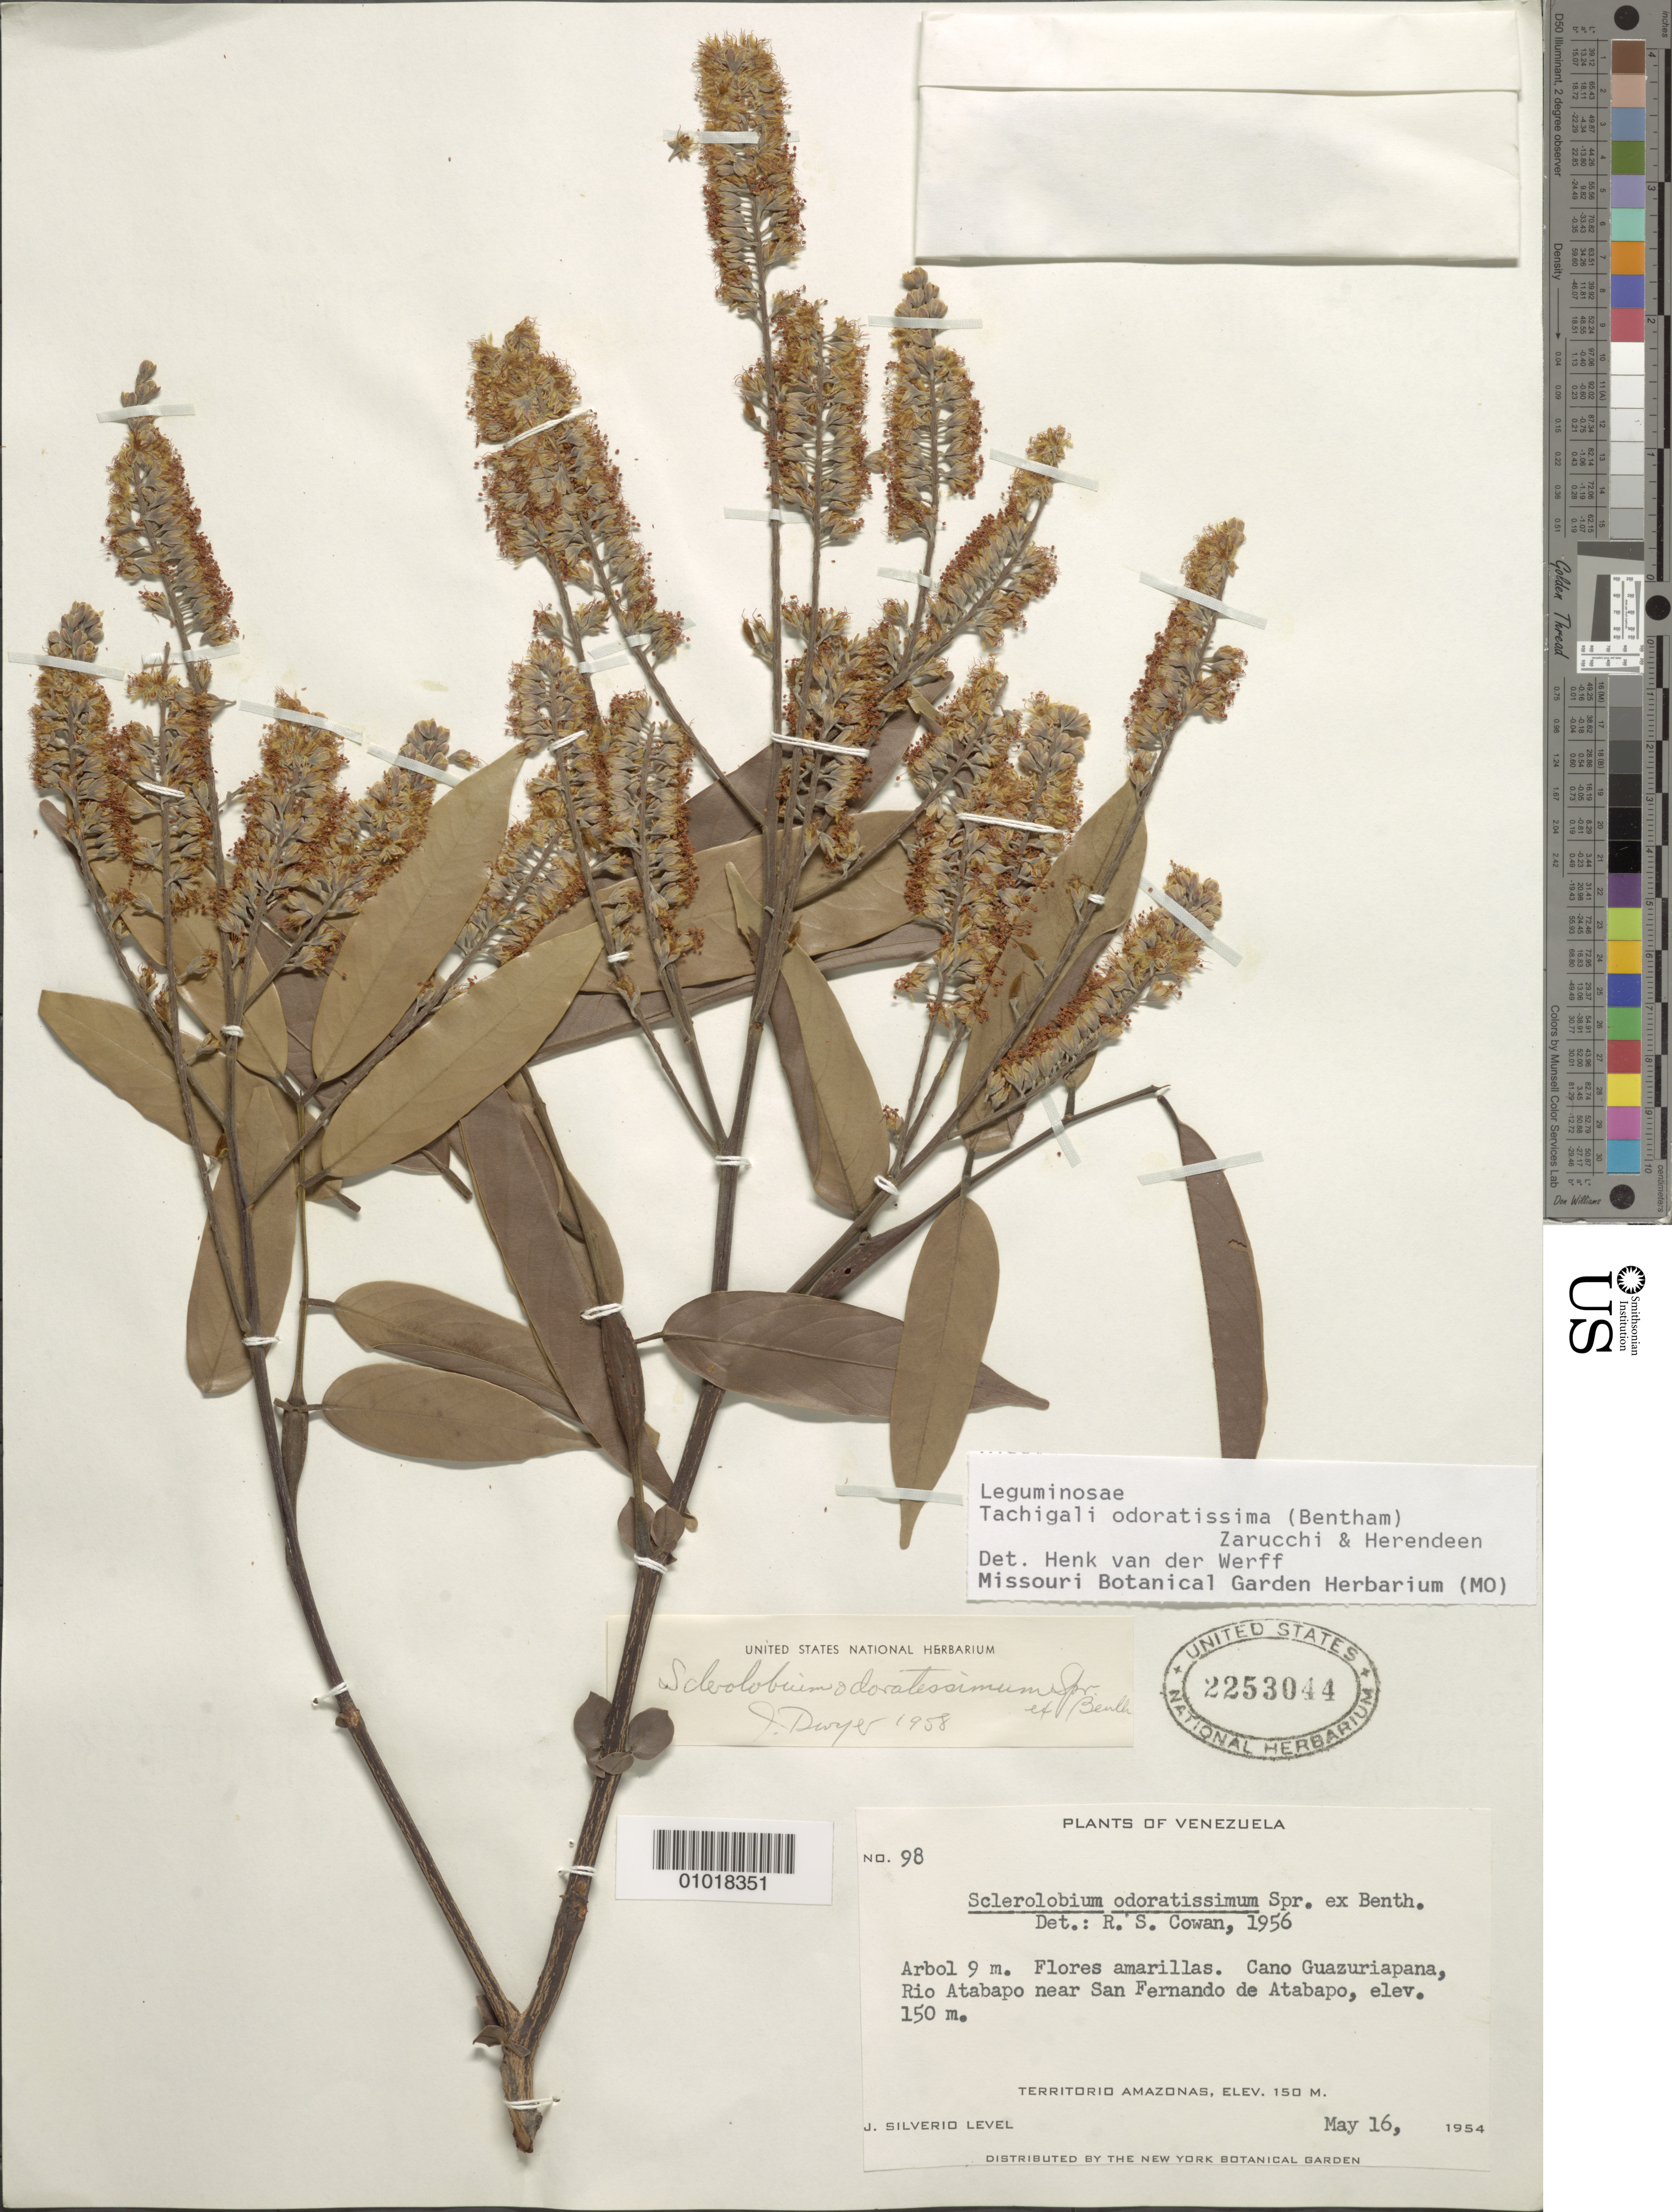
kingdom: Plantae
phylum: Tracheophyta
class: Magnoliopsida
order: Fabales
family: Fabaceae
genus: Tachigali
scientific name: Tachigali odoratissima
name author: (Benth. ex Spruce) Zarucchi & Herend.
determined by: van der Werff, H., (MO), Missouri Botanical Garden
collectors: J. Silverio L.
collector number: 98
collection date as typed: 16-May-54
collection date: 1954-05-16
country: Venezuela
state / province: Amazonas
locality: Caño Guazuriapana, Río Atabapo, near San Fernando de Atabapo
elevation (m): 150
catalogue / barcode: US 2253044